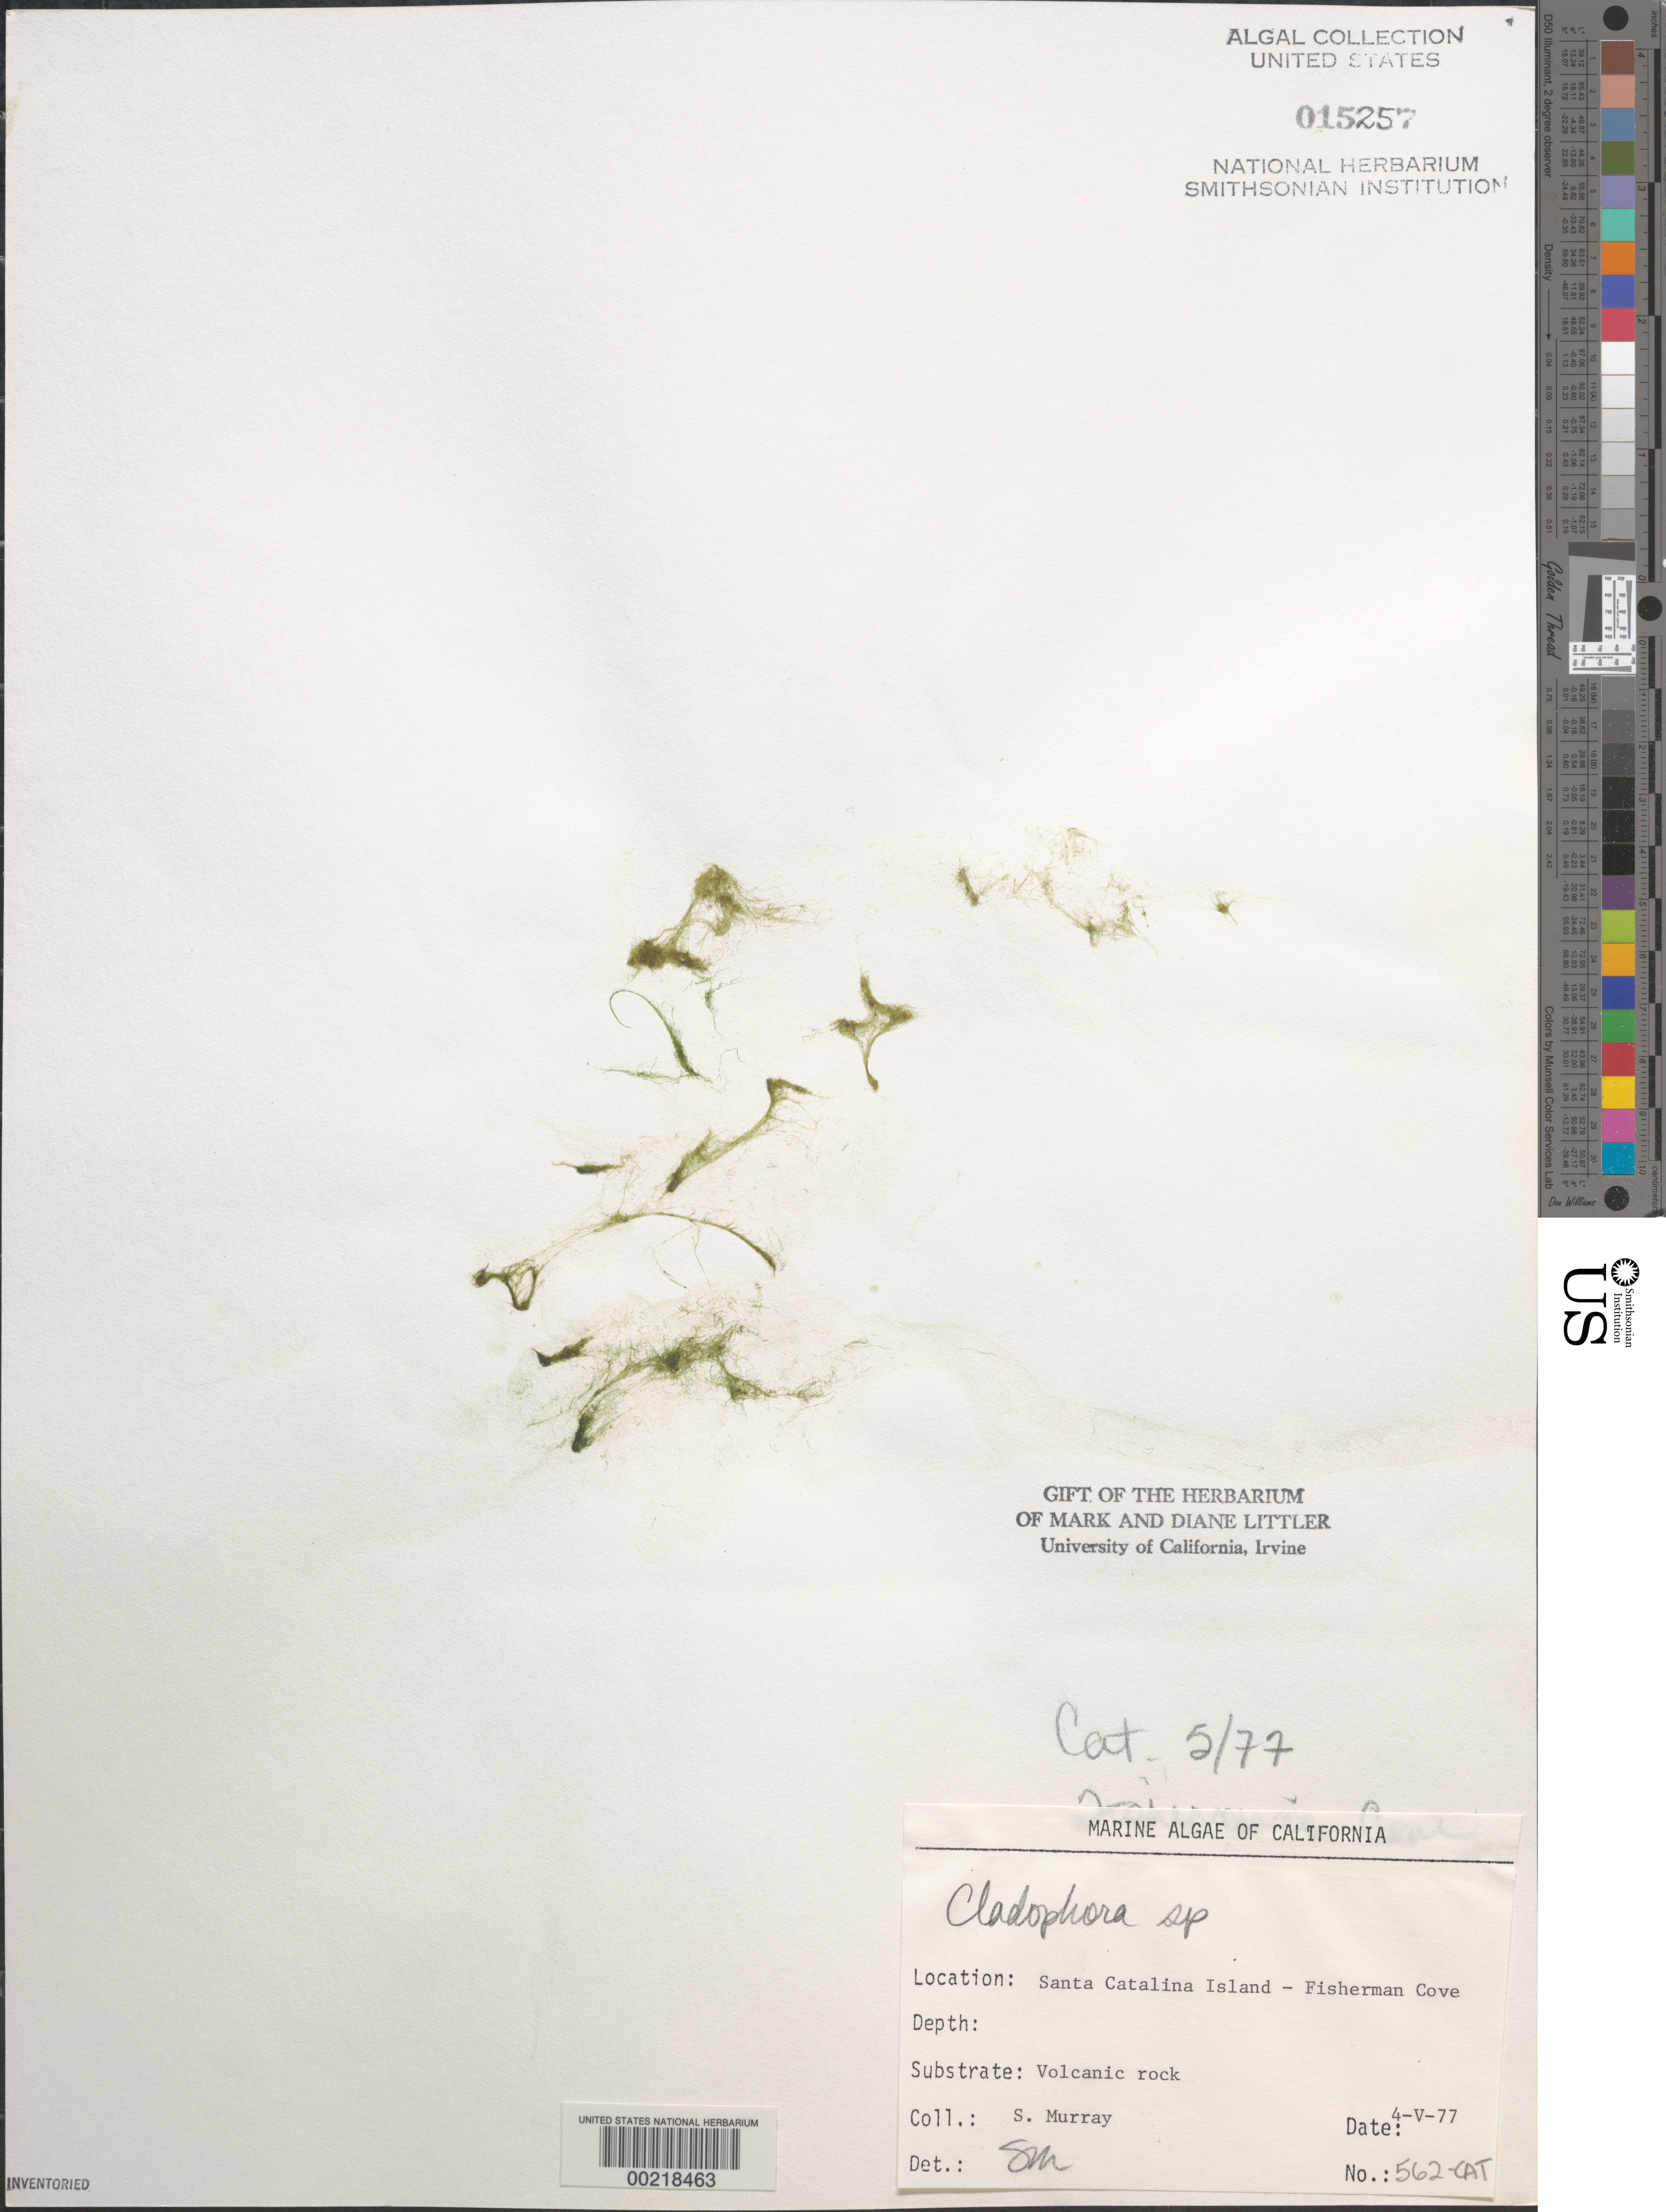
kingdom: Plantae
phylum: Chlorophyta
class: Ulvophyceae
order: Cladophorales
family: Cladophoraceae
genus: Cladophora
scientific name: Cladophora sp.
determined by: Murray, S. N.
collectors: S. N. Murray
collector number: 562-cat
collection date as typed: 04 May 1977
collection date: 1977-05-04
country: United States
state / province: California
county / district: Los Angeles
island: Santa Catalina Island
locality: Fisherman Cove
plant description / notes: BLM-SOCALBIGHT Rocky Intertidal Survey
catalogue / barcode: US 15257